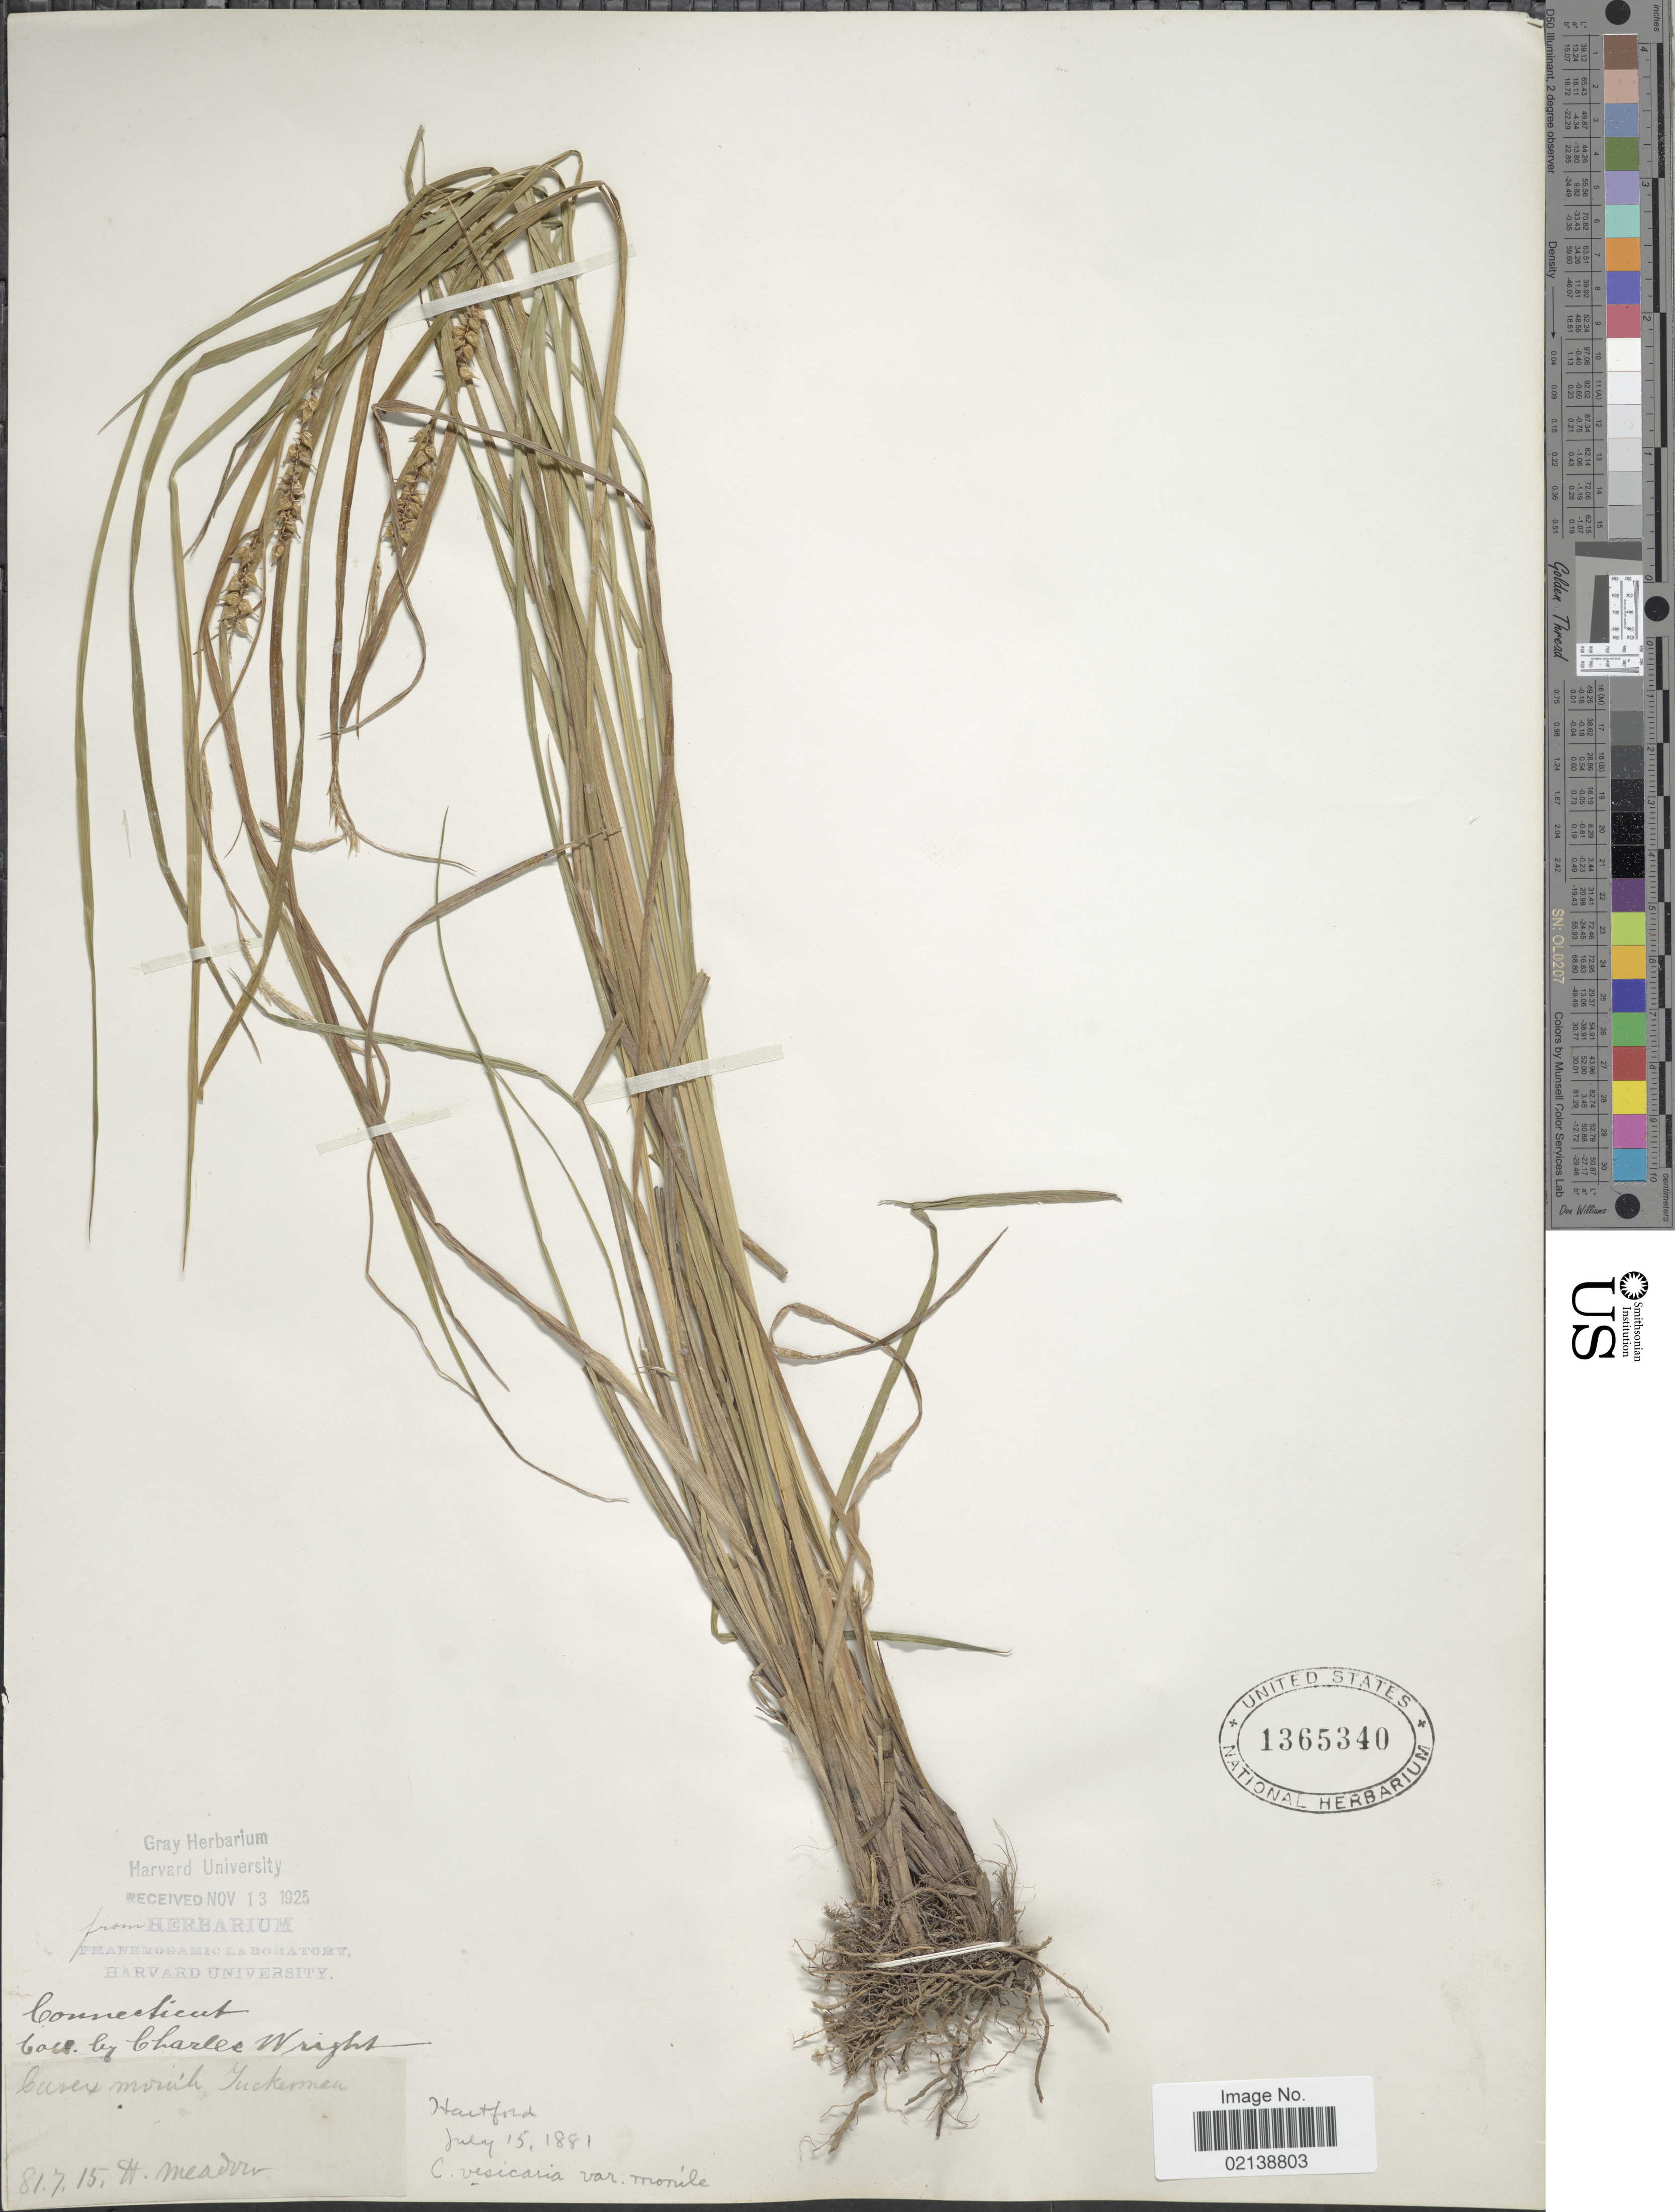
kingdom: Plantae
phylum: Tracheophyta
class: Liliopsida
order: Poales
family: Cyperaceae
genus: Carex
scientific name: Carex vesicaria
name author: L.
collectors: C. Wright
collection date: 1881-07-15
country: United States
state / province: Connecticut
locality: Hartford, Meadow.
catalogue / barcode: US 1365340